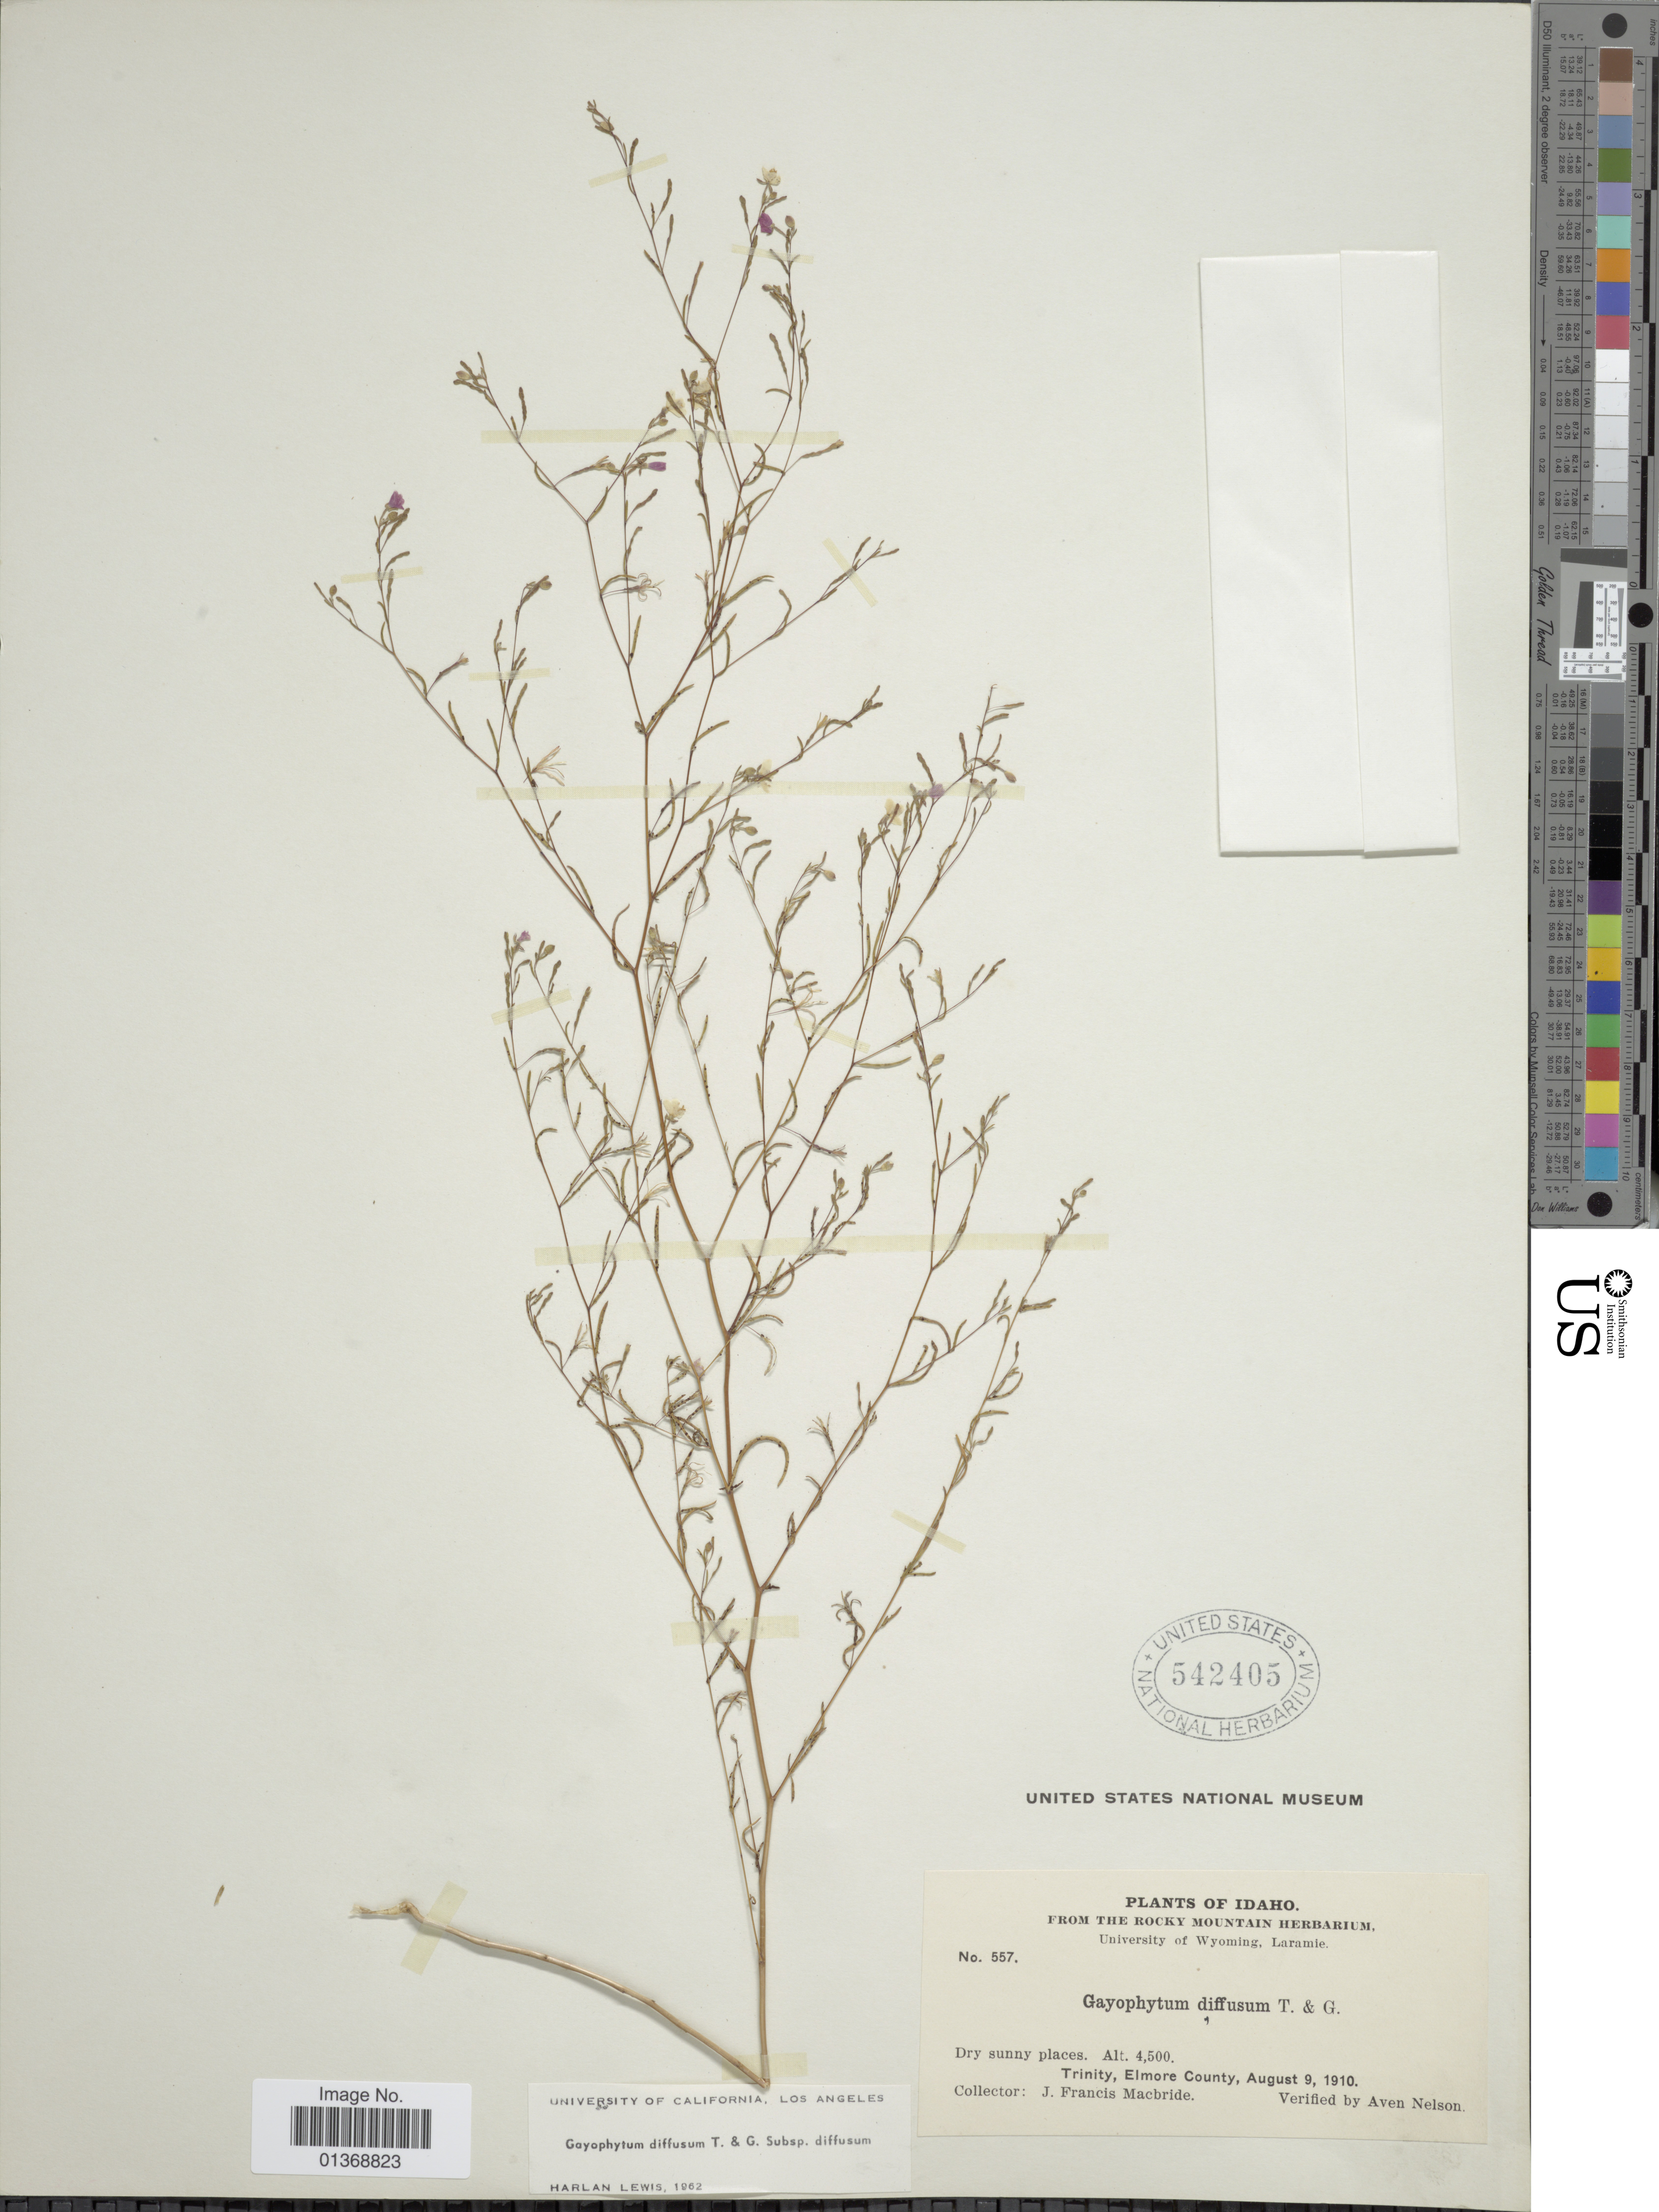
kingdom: Plantae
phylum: Tracheophyta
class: Magnoliopsida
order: Myrtales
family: Onagraceae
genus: Gayophytum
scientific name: Gayophytum diffusum subsp. diffusum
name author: Torr. & A. Gray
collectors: J. F. Macbride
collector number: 557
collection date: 1910-08-09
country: United States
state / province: Idaho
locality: Trinity, Elmore County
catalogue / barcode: US 542405